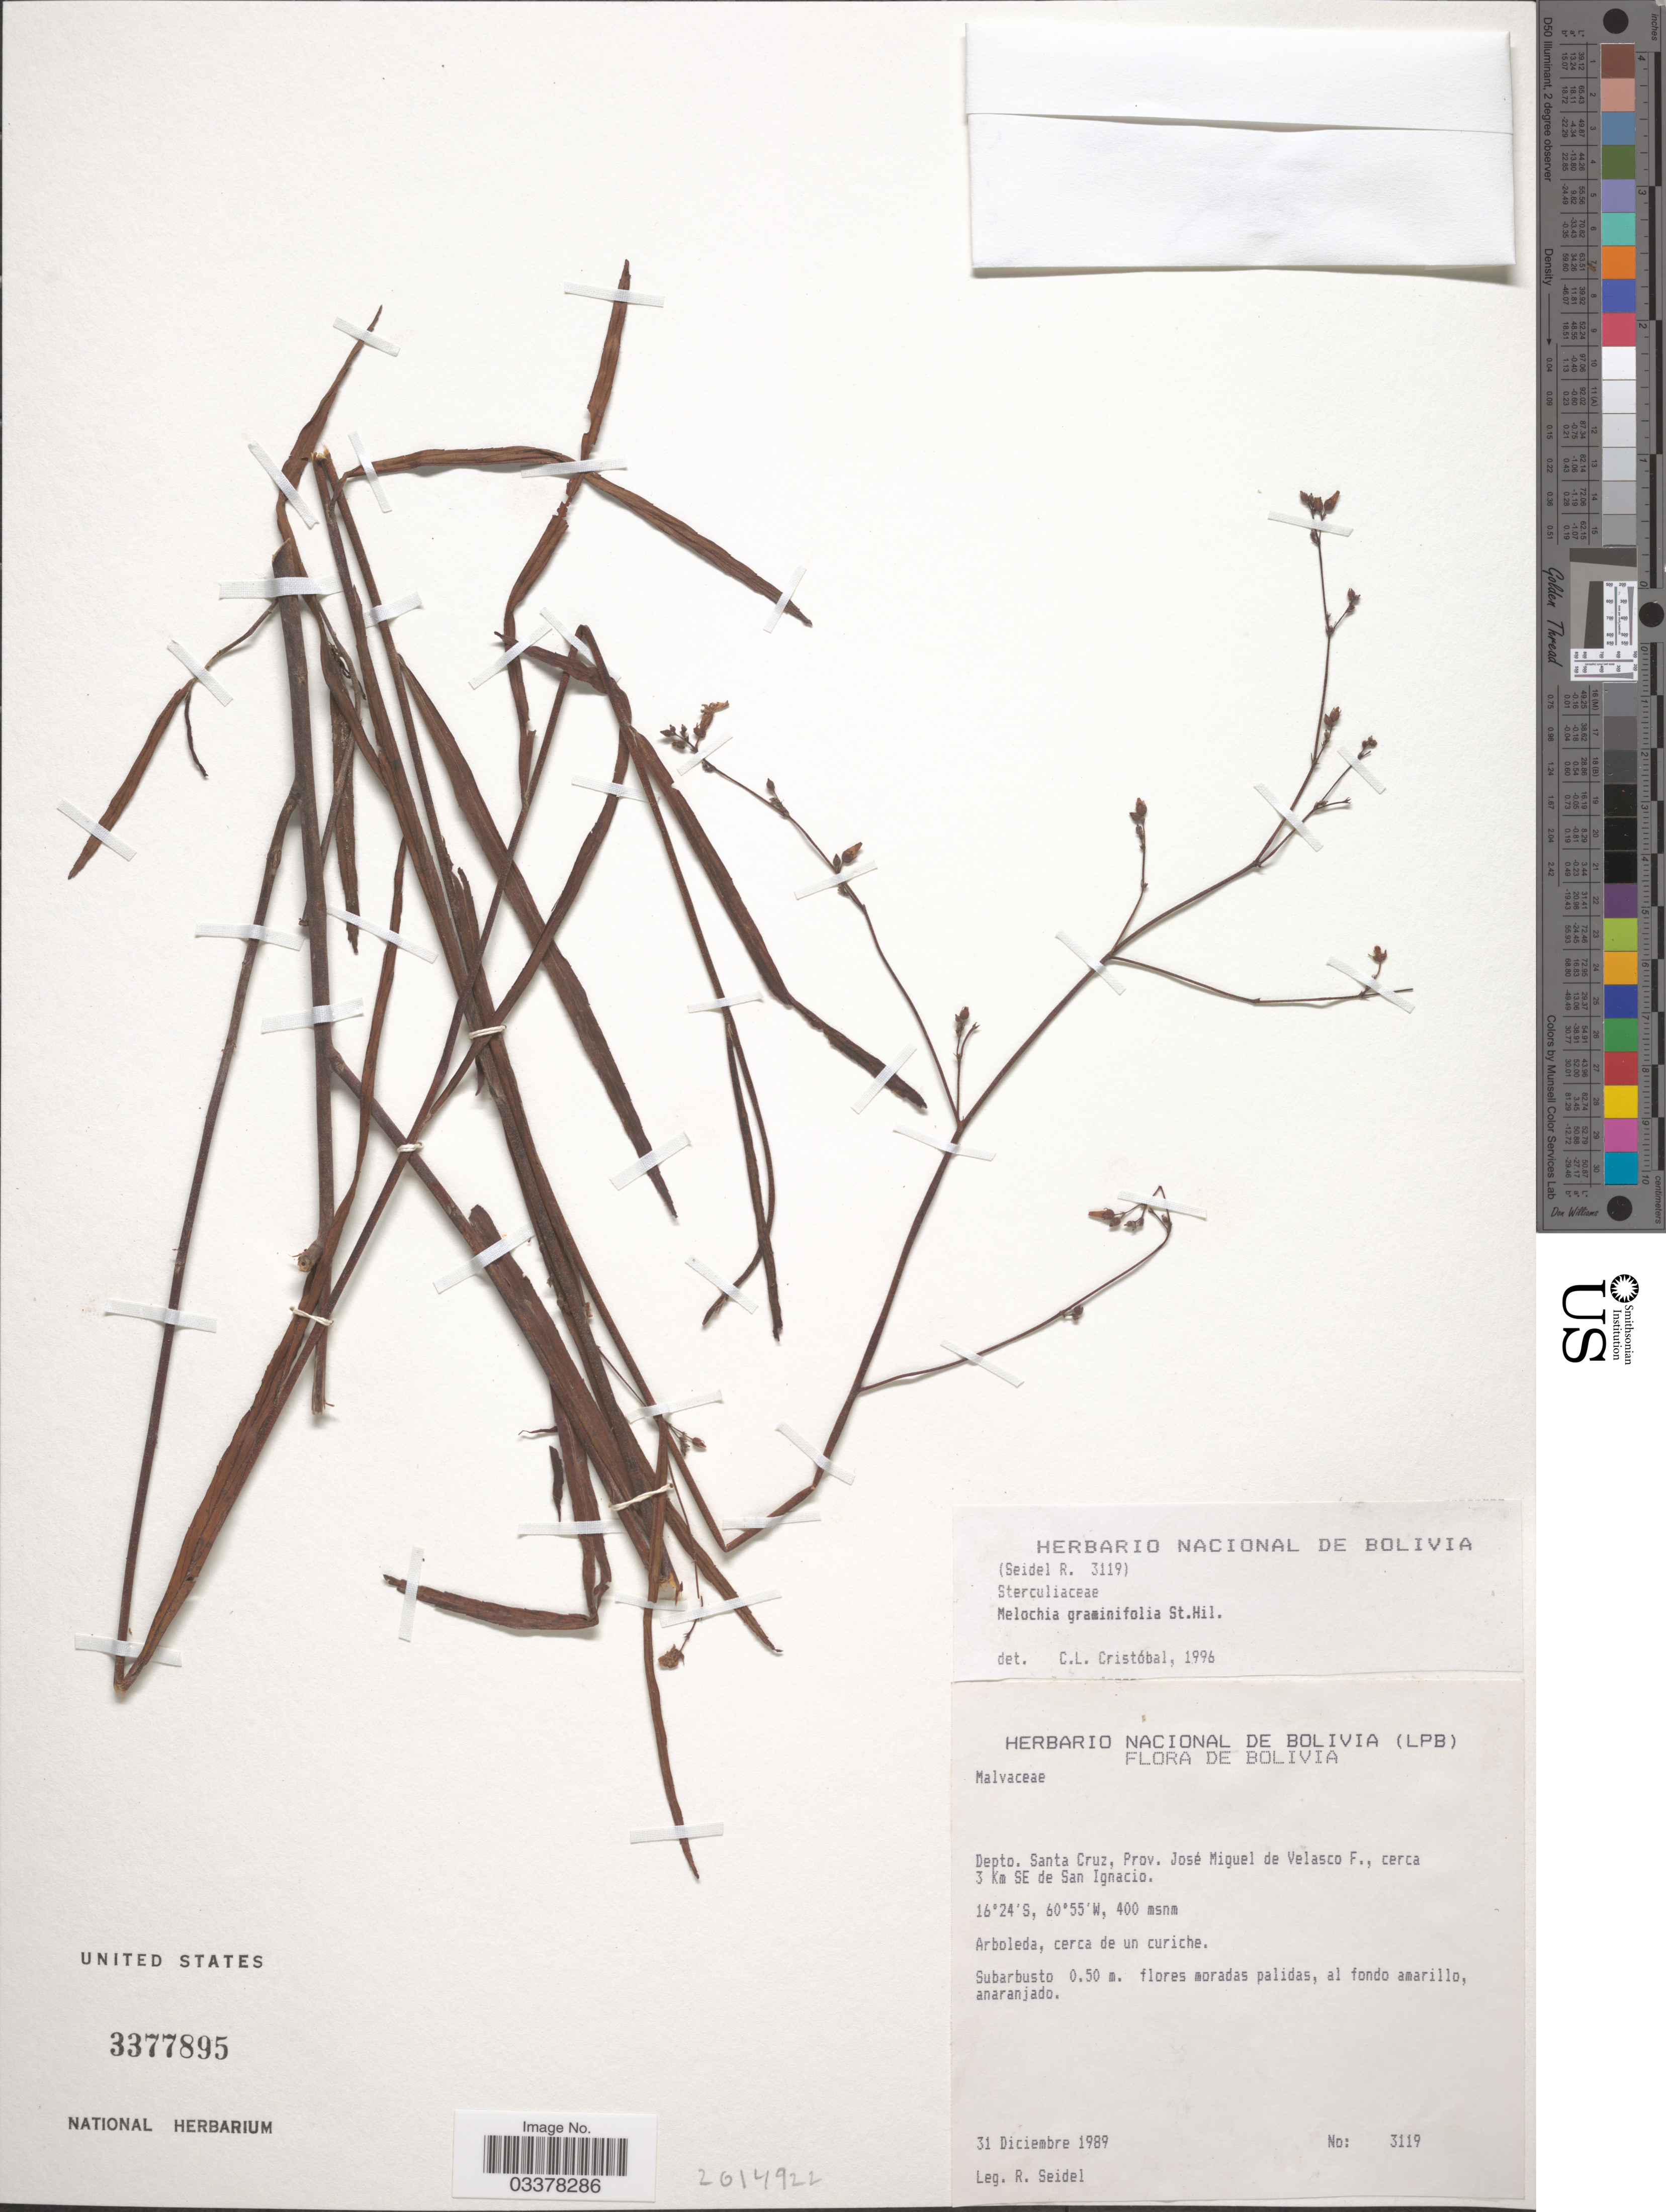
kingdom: Plantae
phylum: Tracheophyta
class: Magnoliopsida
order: Malvales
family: Malvaceae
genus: Melochia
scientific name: Melochia graminifolia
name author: A. St.-Hil.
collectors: R. Seidel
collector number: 3119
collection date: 1989-12-31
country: Bolivia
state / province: Santa Cruz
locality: Depto. Santa Cruz, Prov. José Miguel de Velasco F., cerca 3 km SE de San Ignacio.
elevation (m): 400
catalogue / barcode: US 3377895